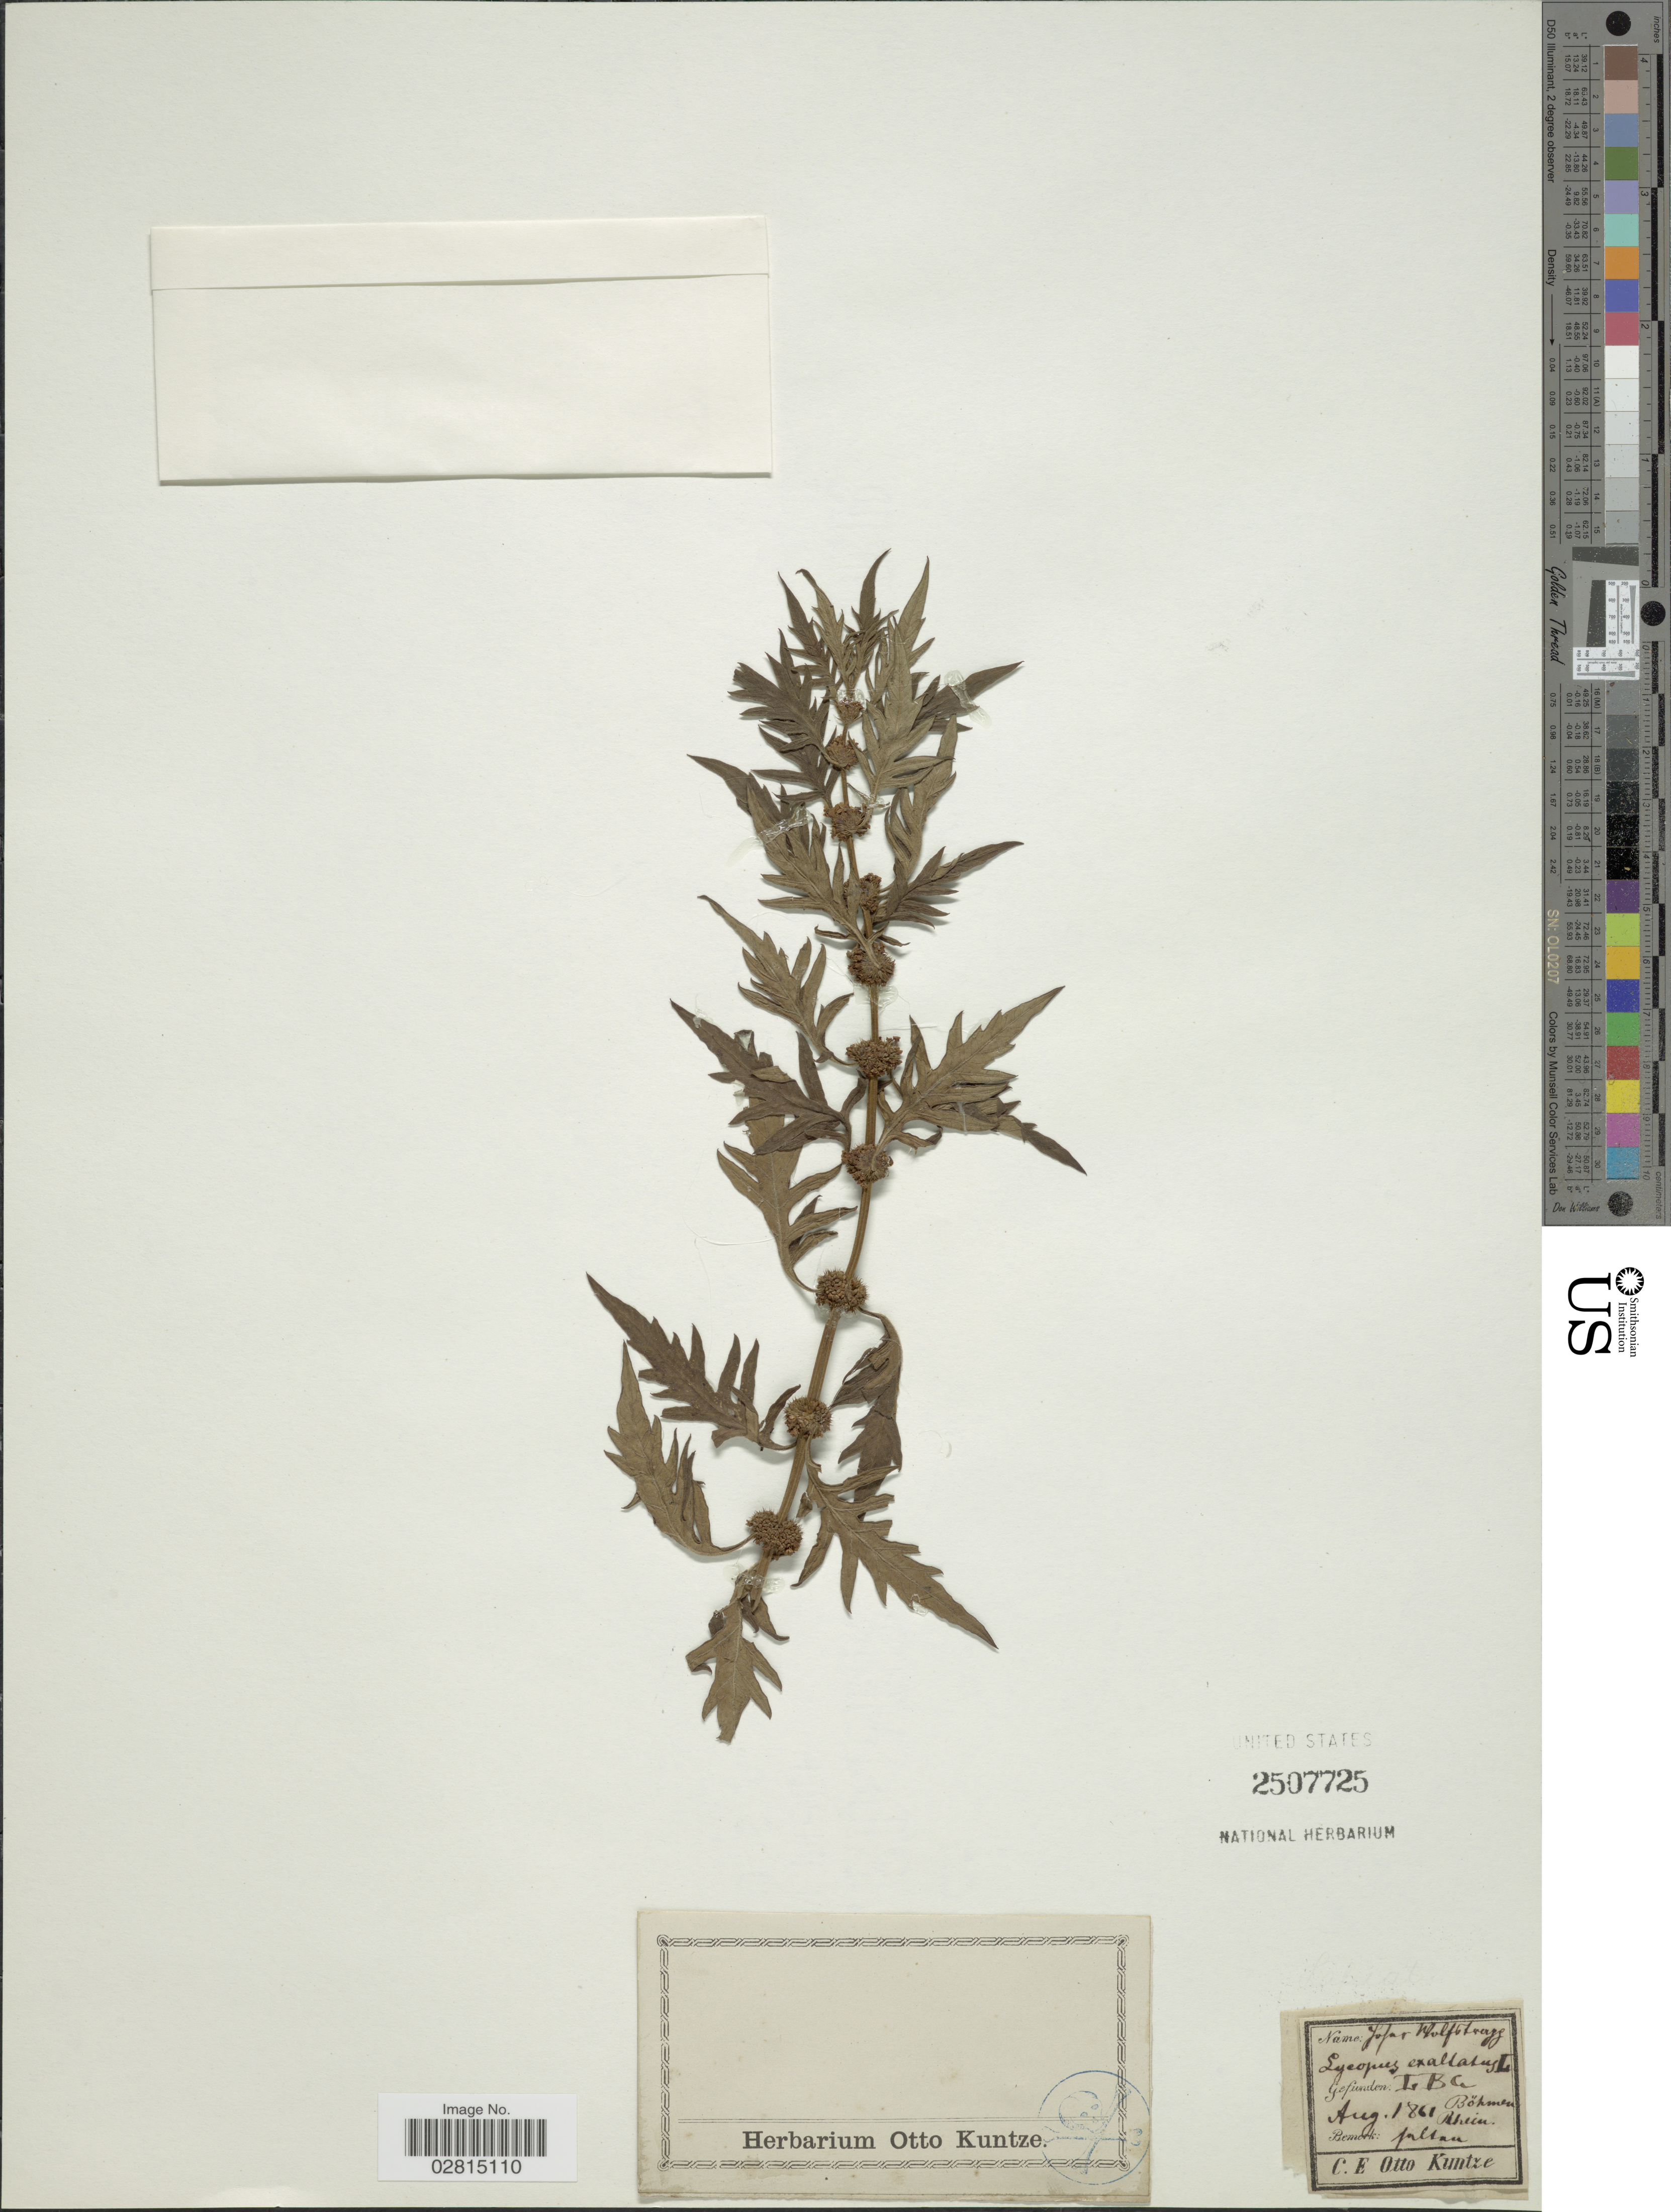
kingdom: Plantae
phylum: Tracheophyta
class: Magnoliopsida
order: Lamiales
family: Lamiaceae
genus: Lycopus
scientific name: Lycopus exaltatus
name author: L. f.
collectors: C.E.O. Kuntze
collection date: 1861-08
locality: IBC [interpreted], Böhmen Rhein.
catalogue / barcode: US 2507725